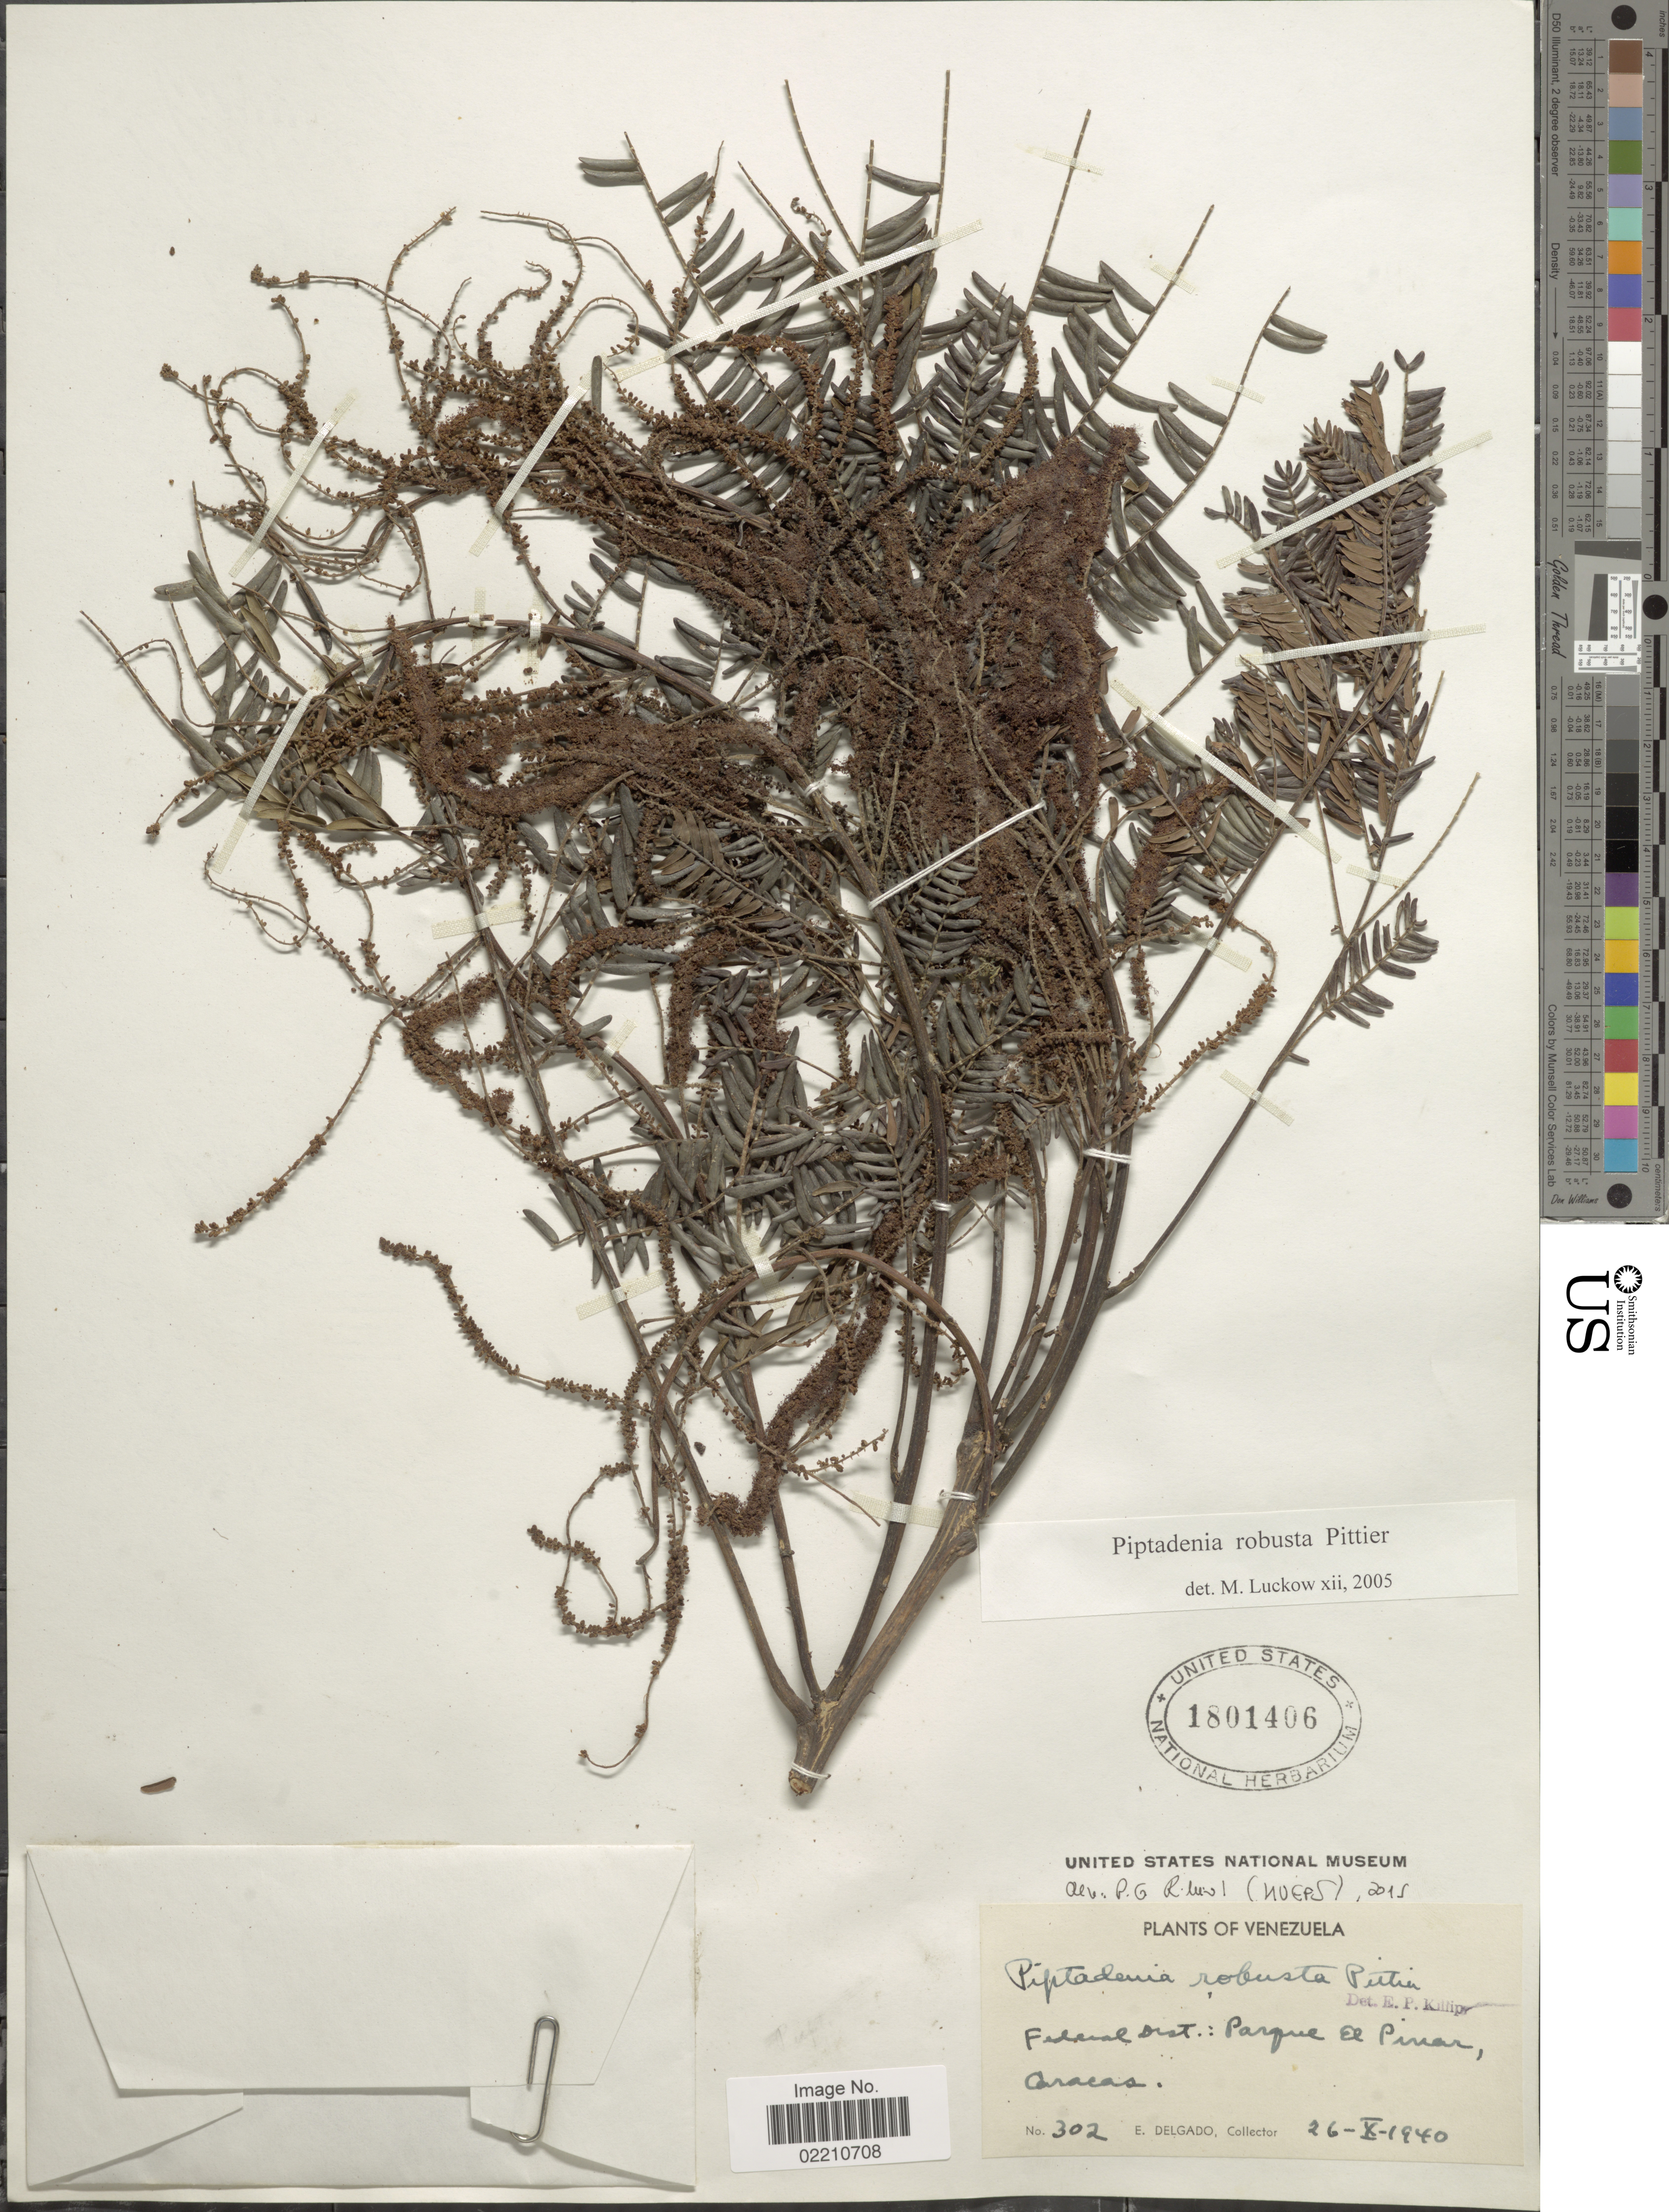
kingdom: Plantae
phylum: Tracheophyta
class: Magnoliopsida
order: Fabales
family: Fabaceae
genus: Piptadenia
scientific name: Piptadenia robusta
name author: Pittier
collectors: E. Delgado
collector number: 302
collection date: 1940-10-26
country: Venezuela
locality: Federal Dist.: Parque El Pinar, Caracas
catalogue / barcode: US 801406